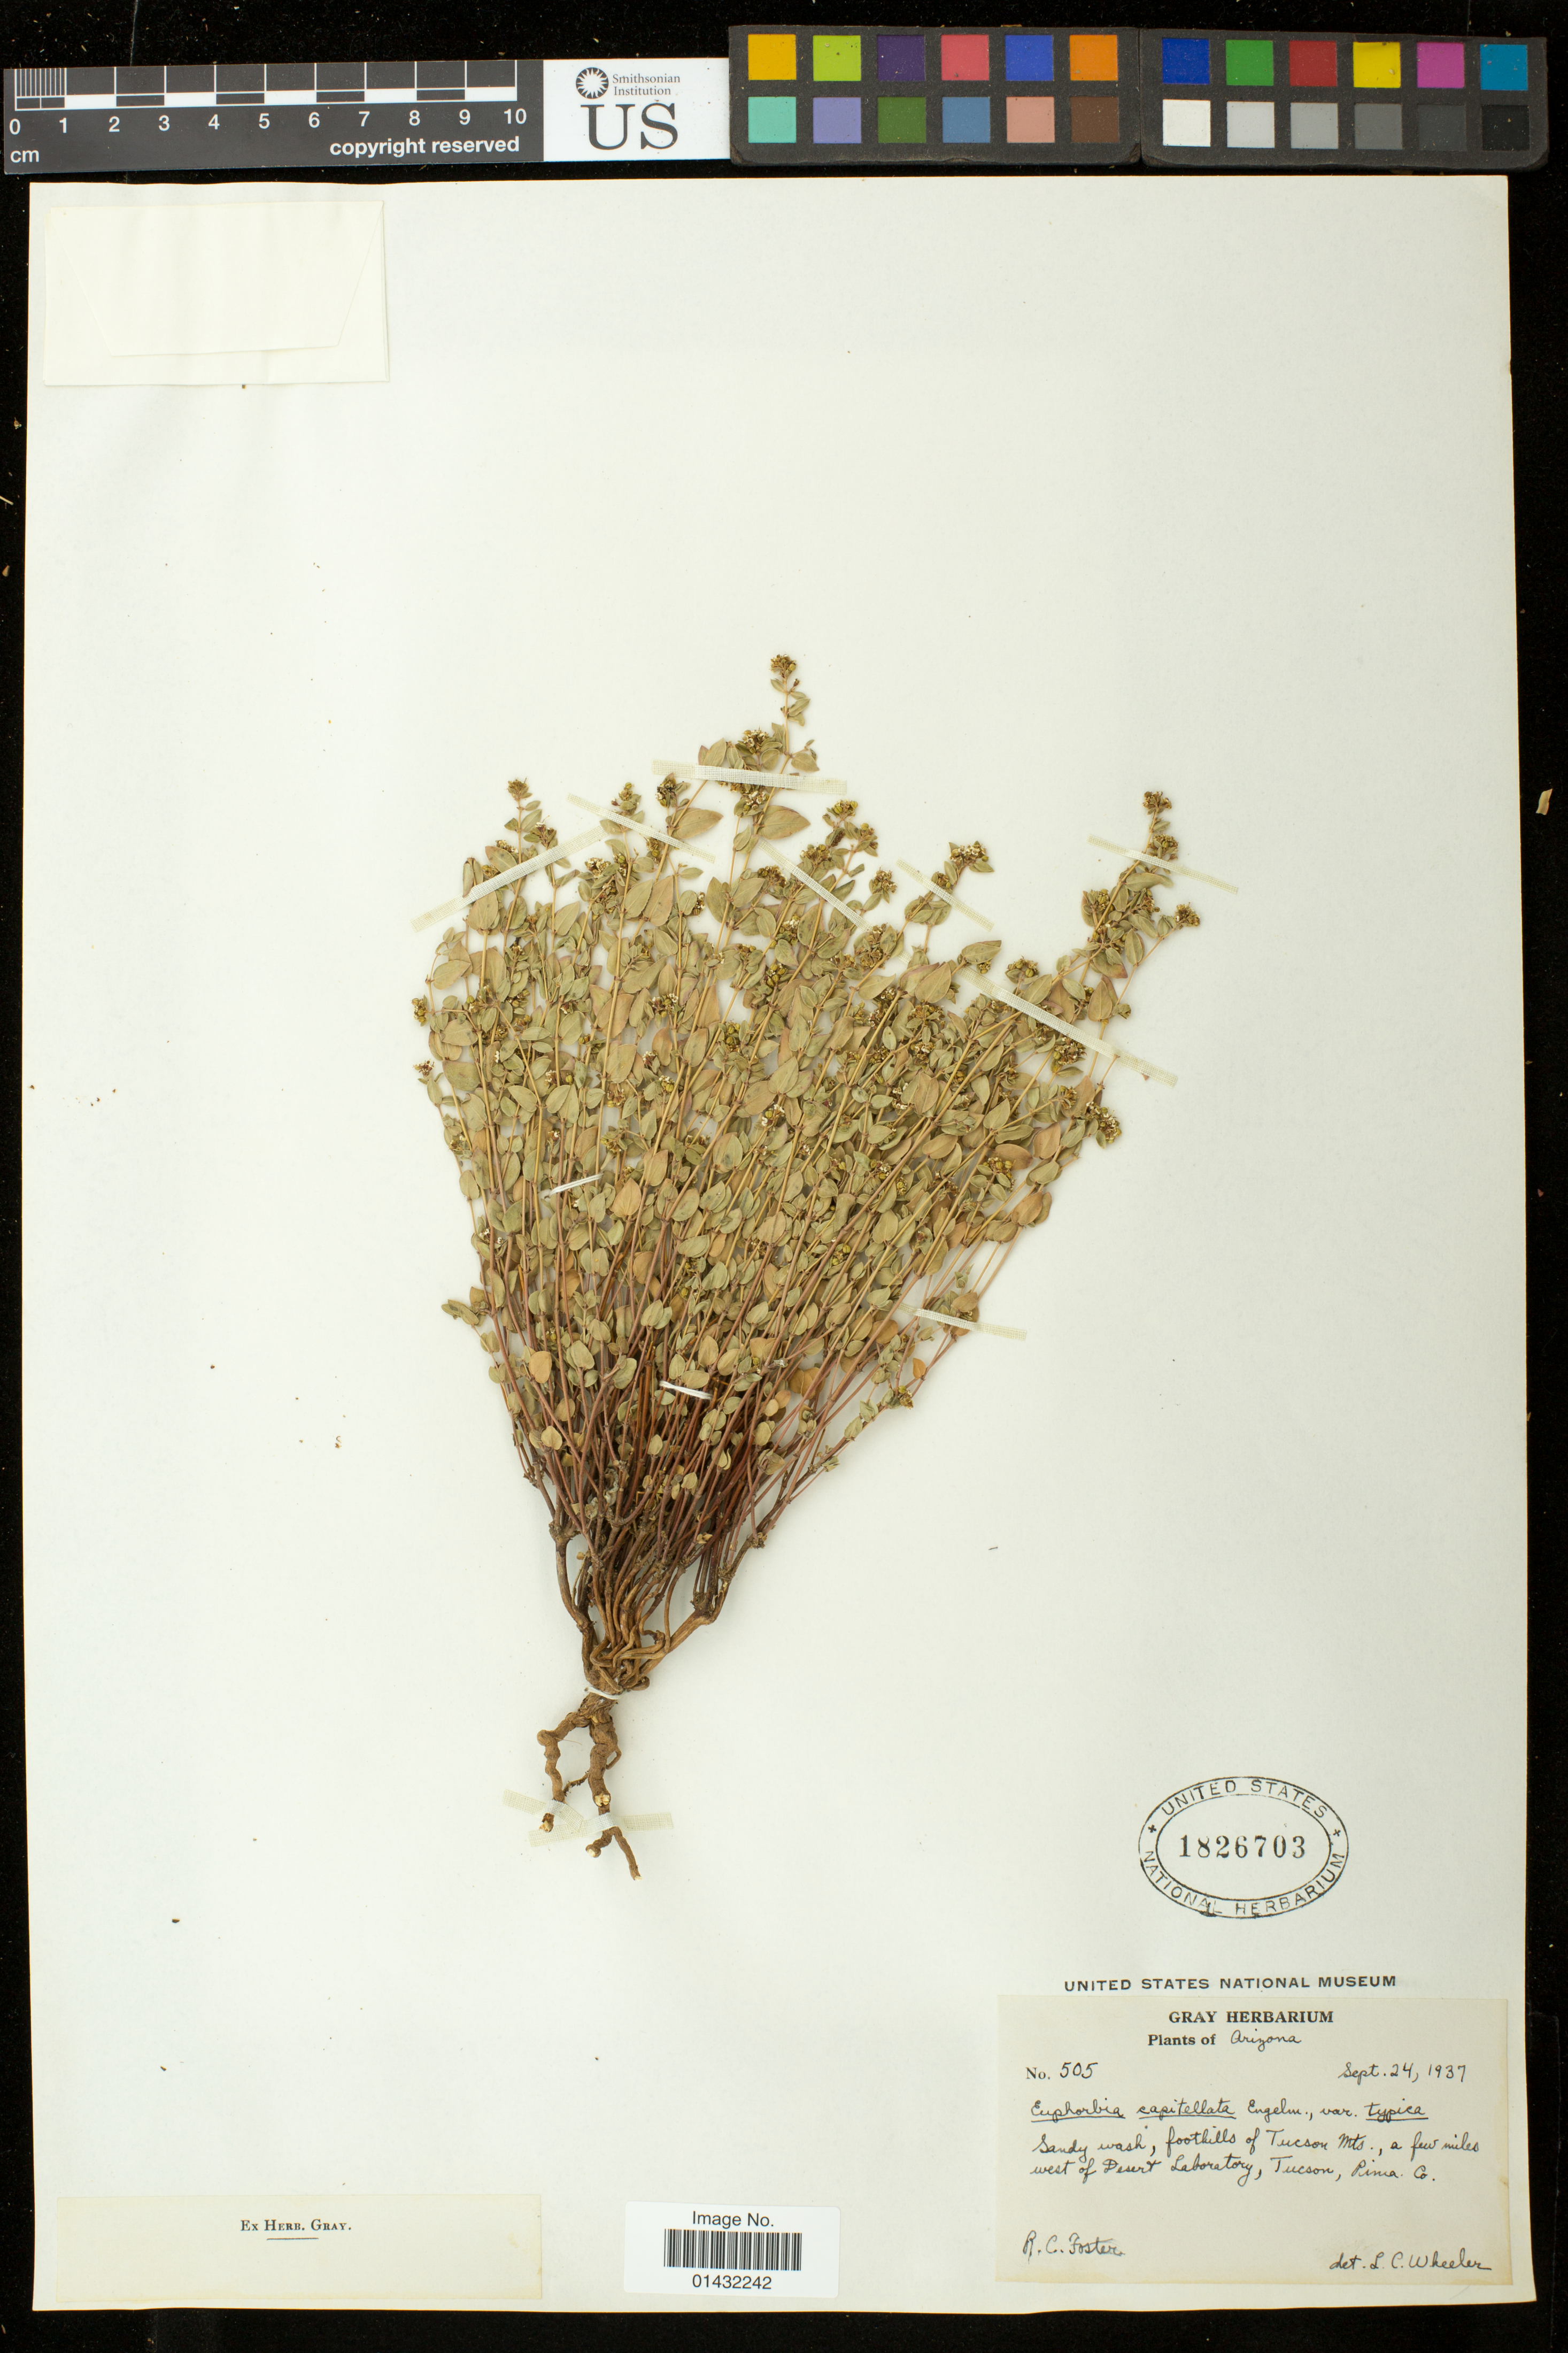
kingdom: Plantae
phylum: Tracheophyta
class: Magnoliopsida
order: Malpighiales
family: Euphorbiaceae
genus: Euphorbia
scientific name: Euphorbia capitellata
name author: Engelm. in Emory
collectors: R. C. Foster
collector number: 505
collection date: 1937-09-24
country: United States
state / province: Arizona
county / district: Pima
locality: foothills of Tucson Mts., a few miles west of Desert Laboratory, Tucson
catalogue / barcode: US 1826703